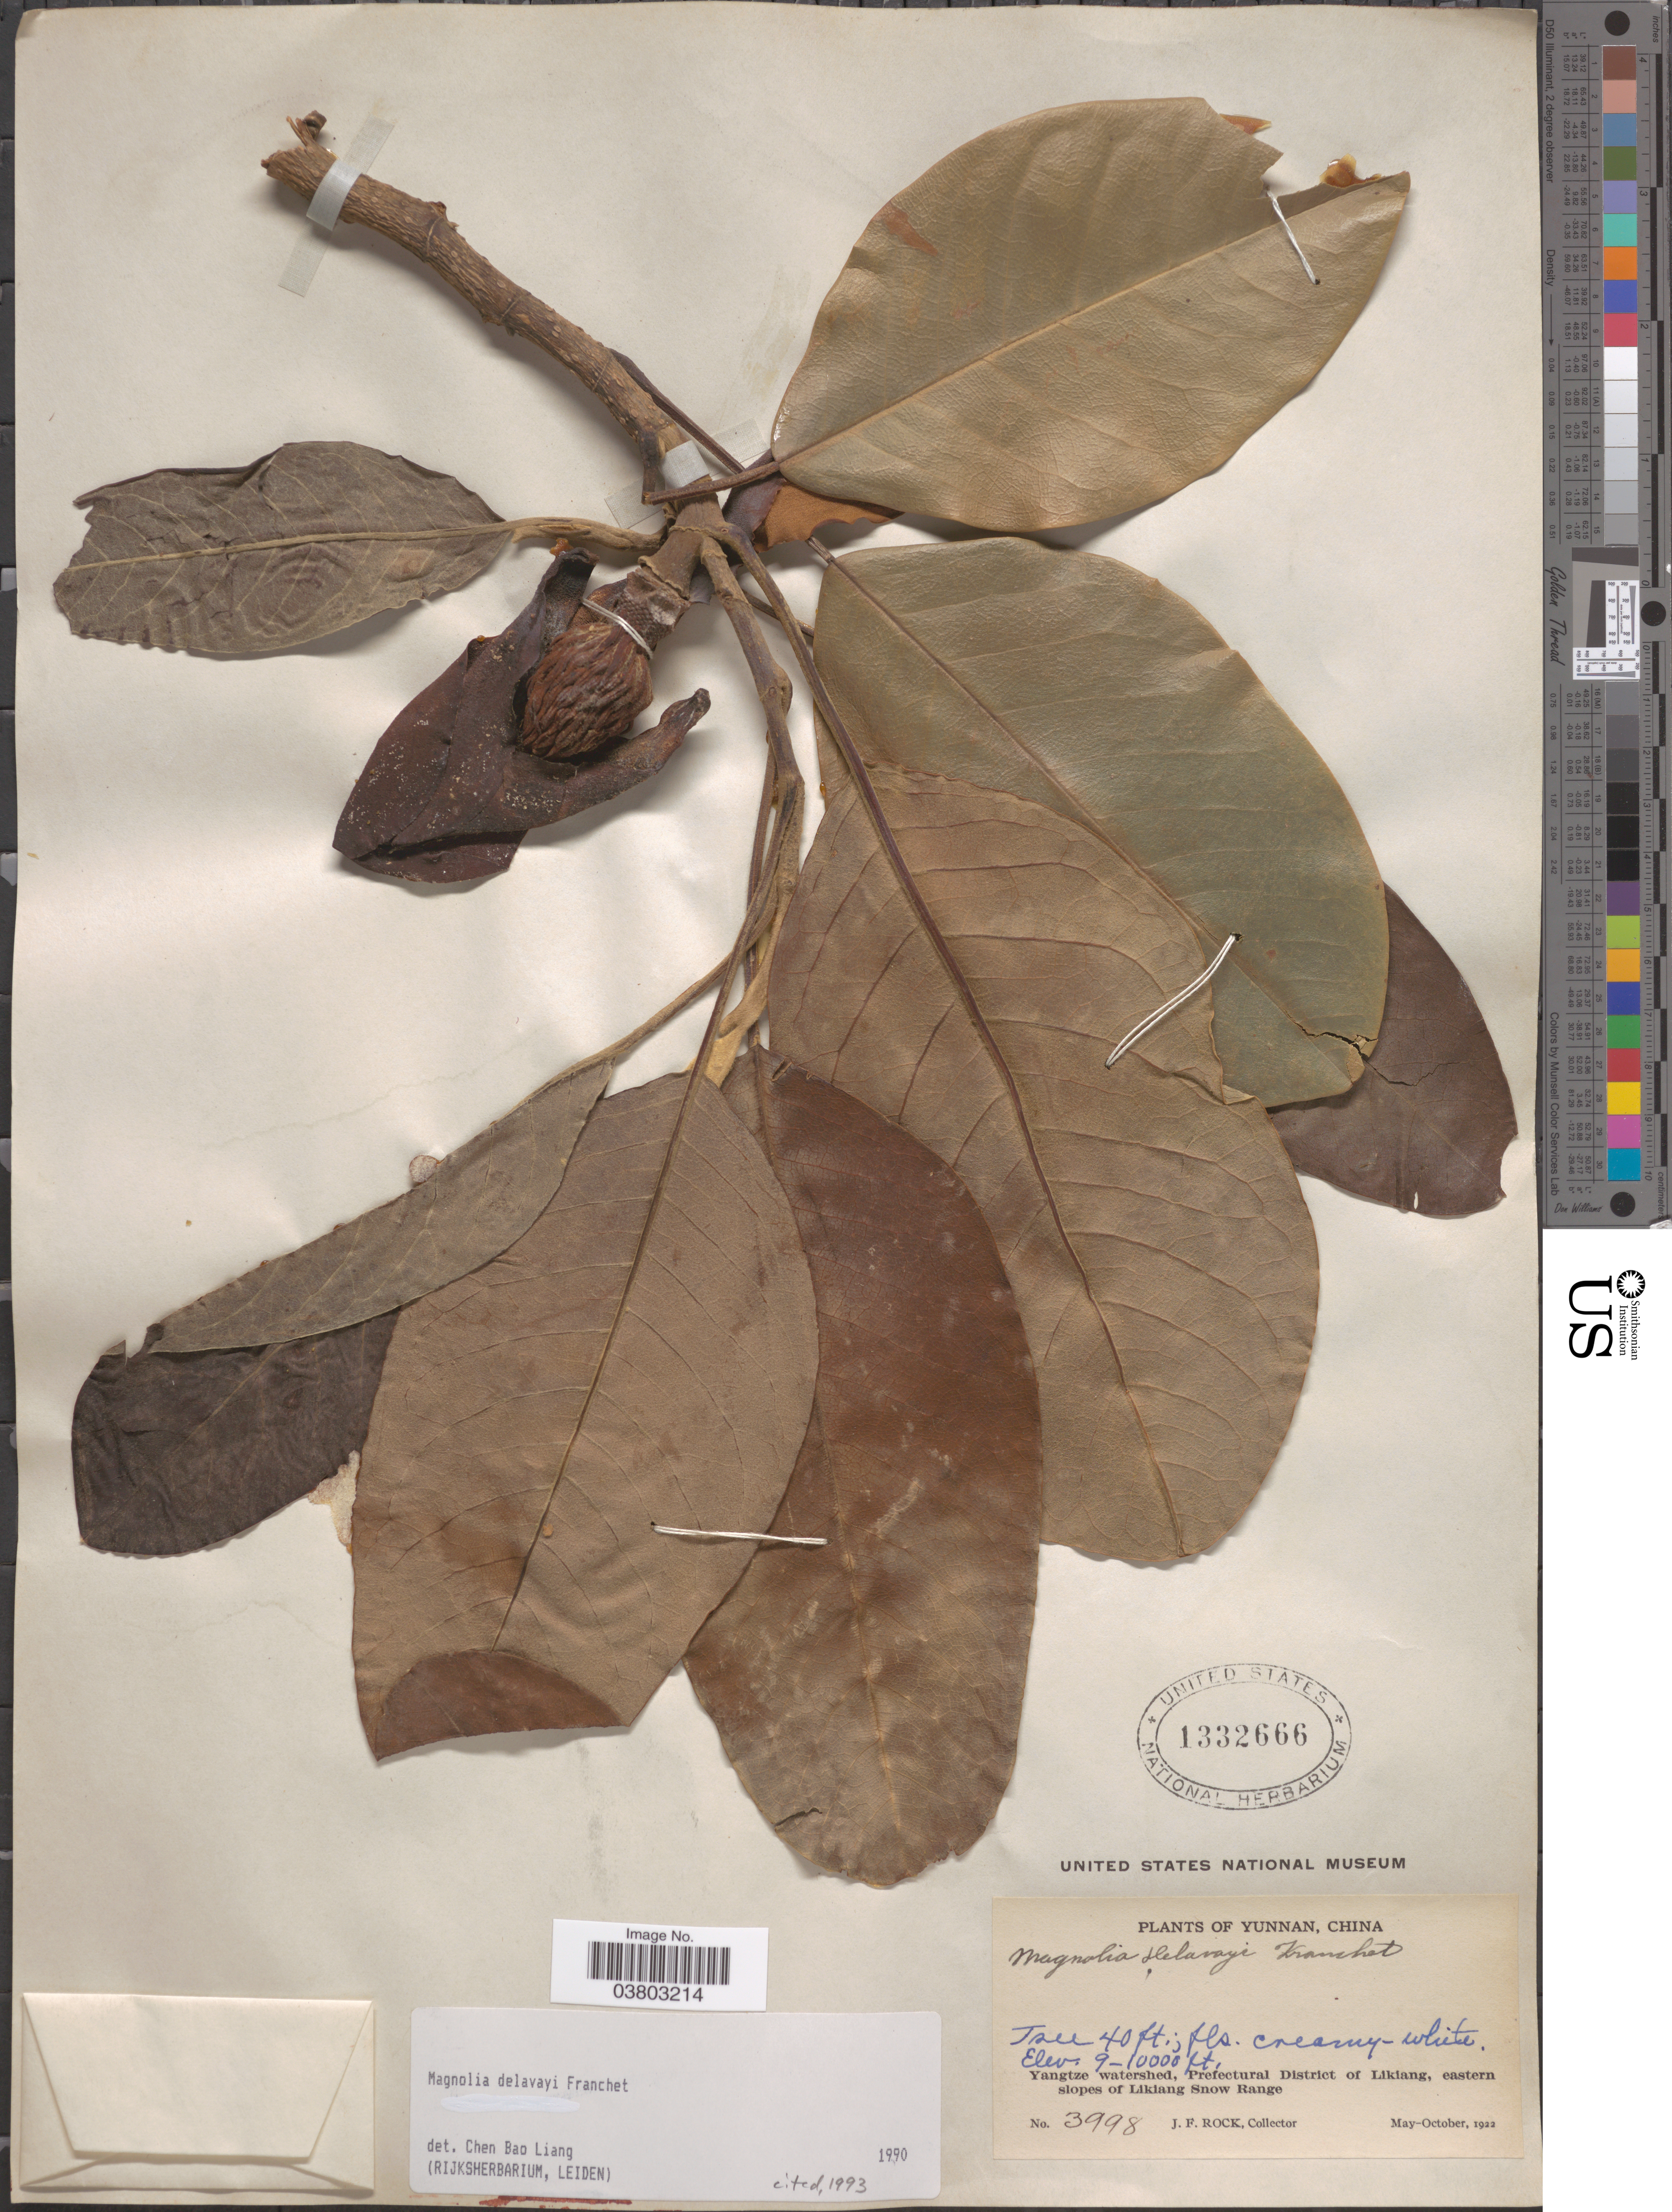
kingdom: Plantae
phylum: Tracheophyta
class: Magnoliopsida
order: Magnoliales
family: Magnoliaceae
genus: Magnolia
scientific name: Magnolia delavayi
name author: Franch.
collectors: J. Rock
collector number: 3998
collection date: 1922-05/1922-10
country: China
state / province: Yunnan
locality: Yangtze watershed, Prefectural District of Likiang, eastern slopes of Likiang Snow Range.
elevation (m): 2743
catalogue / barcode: US 1332666